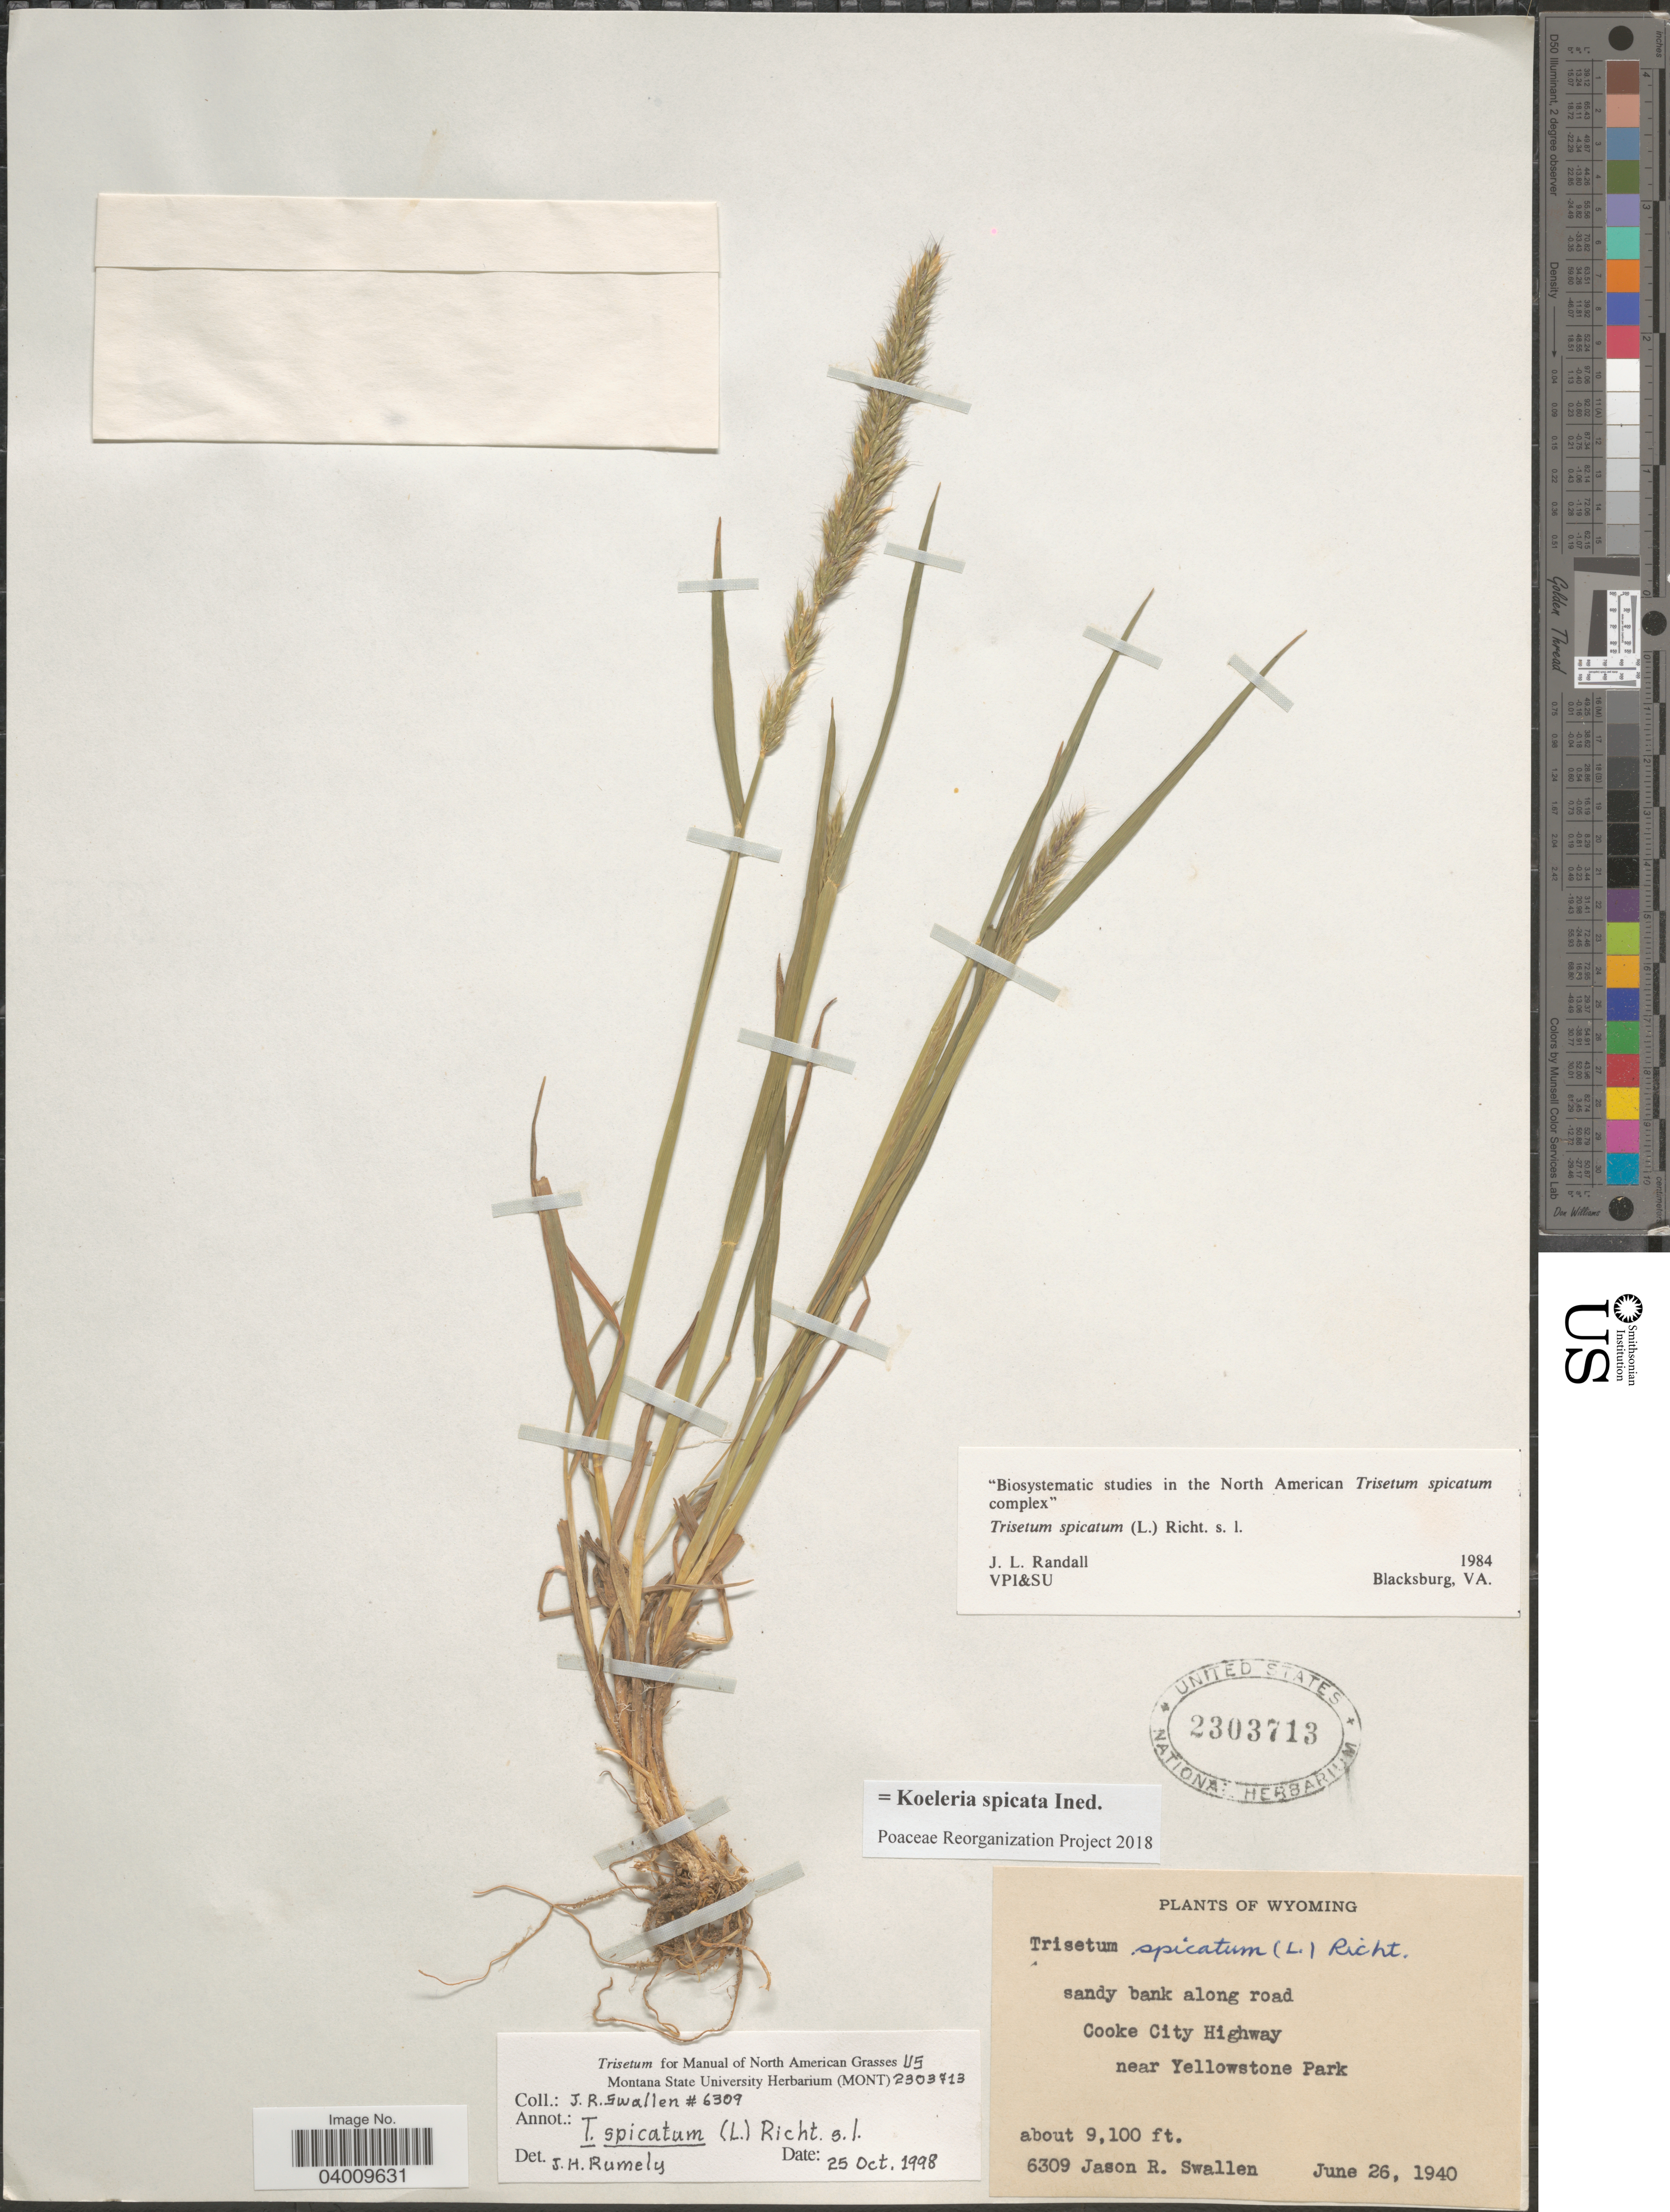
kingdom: Plantae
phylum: Tracheophyta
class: Liliopsida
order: Poales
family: Poaceae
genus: Koeleria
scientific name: Koeleria spicata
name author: (L.) Barberá et al.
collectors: J. R. Swallen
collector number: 6309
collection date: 1940-06-26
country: United States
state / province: Wyoming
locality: Sandy bank along road, Cooke City Highway near Yellowstone Park.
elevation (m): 2774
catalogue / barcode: US 2303713